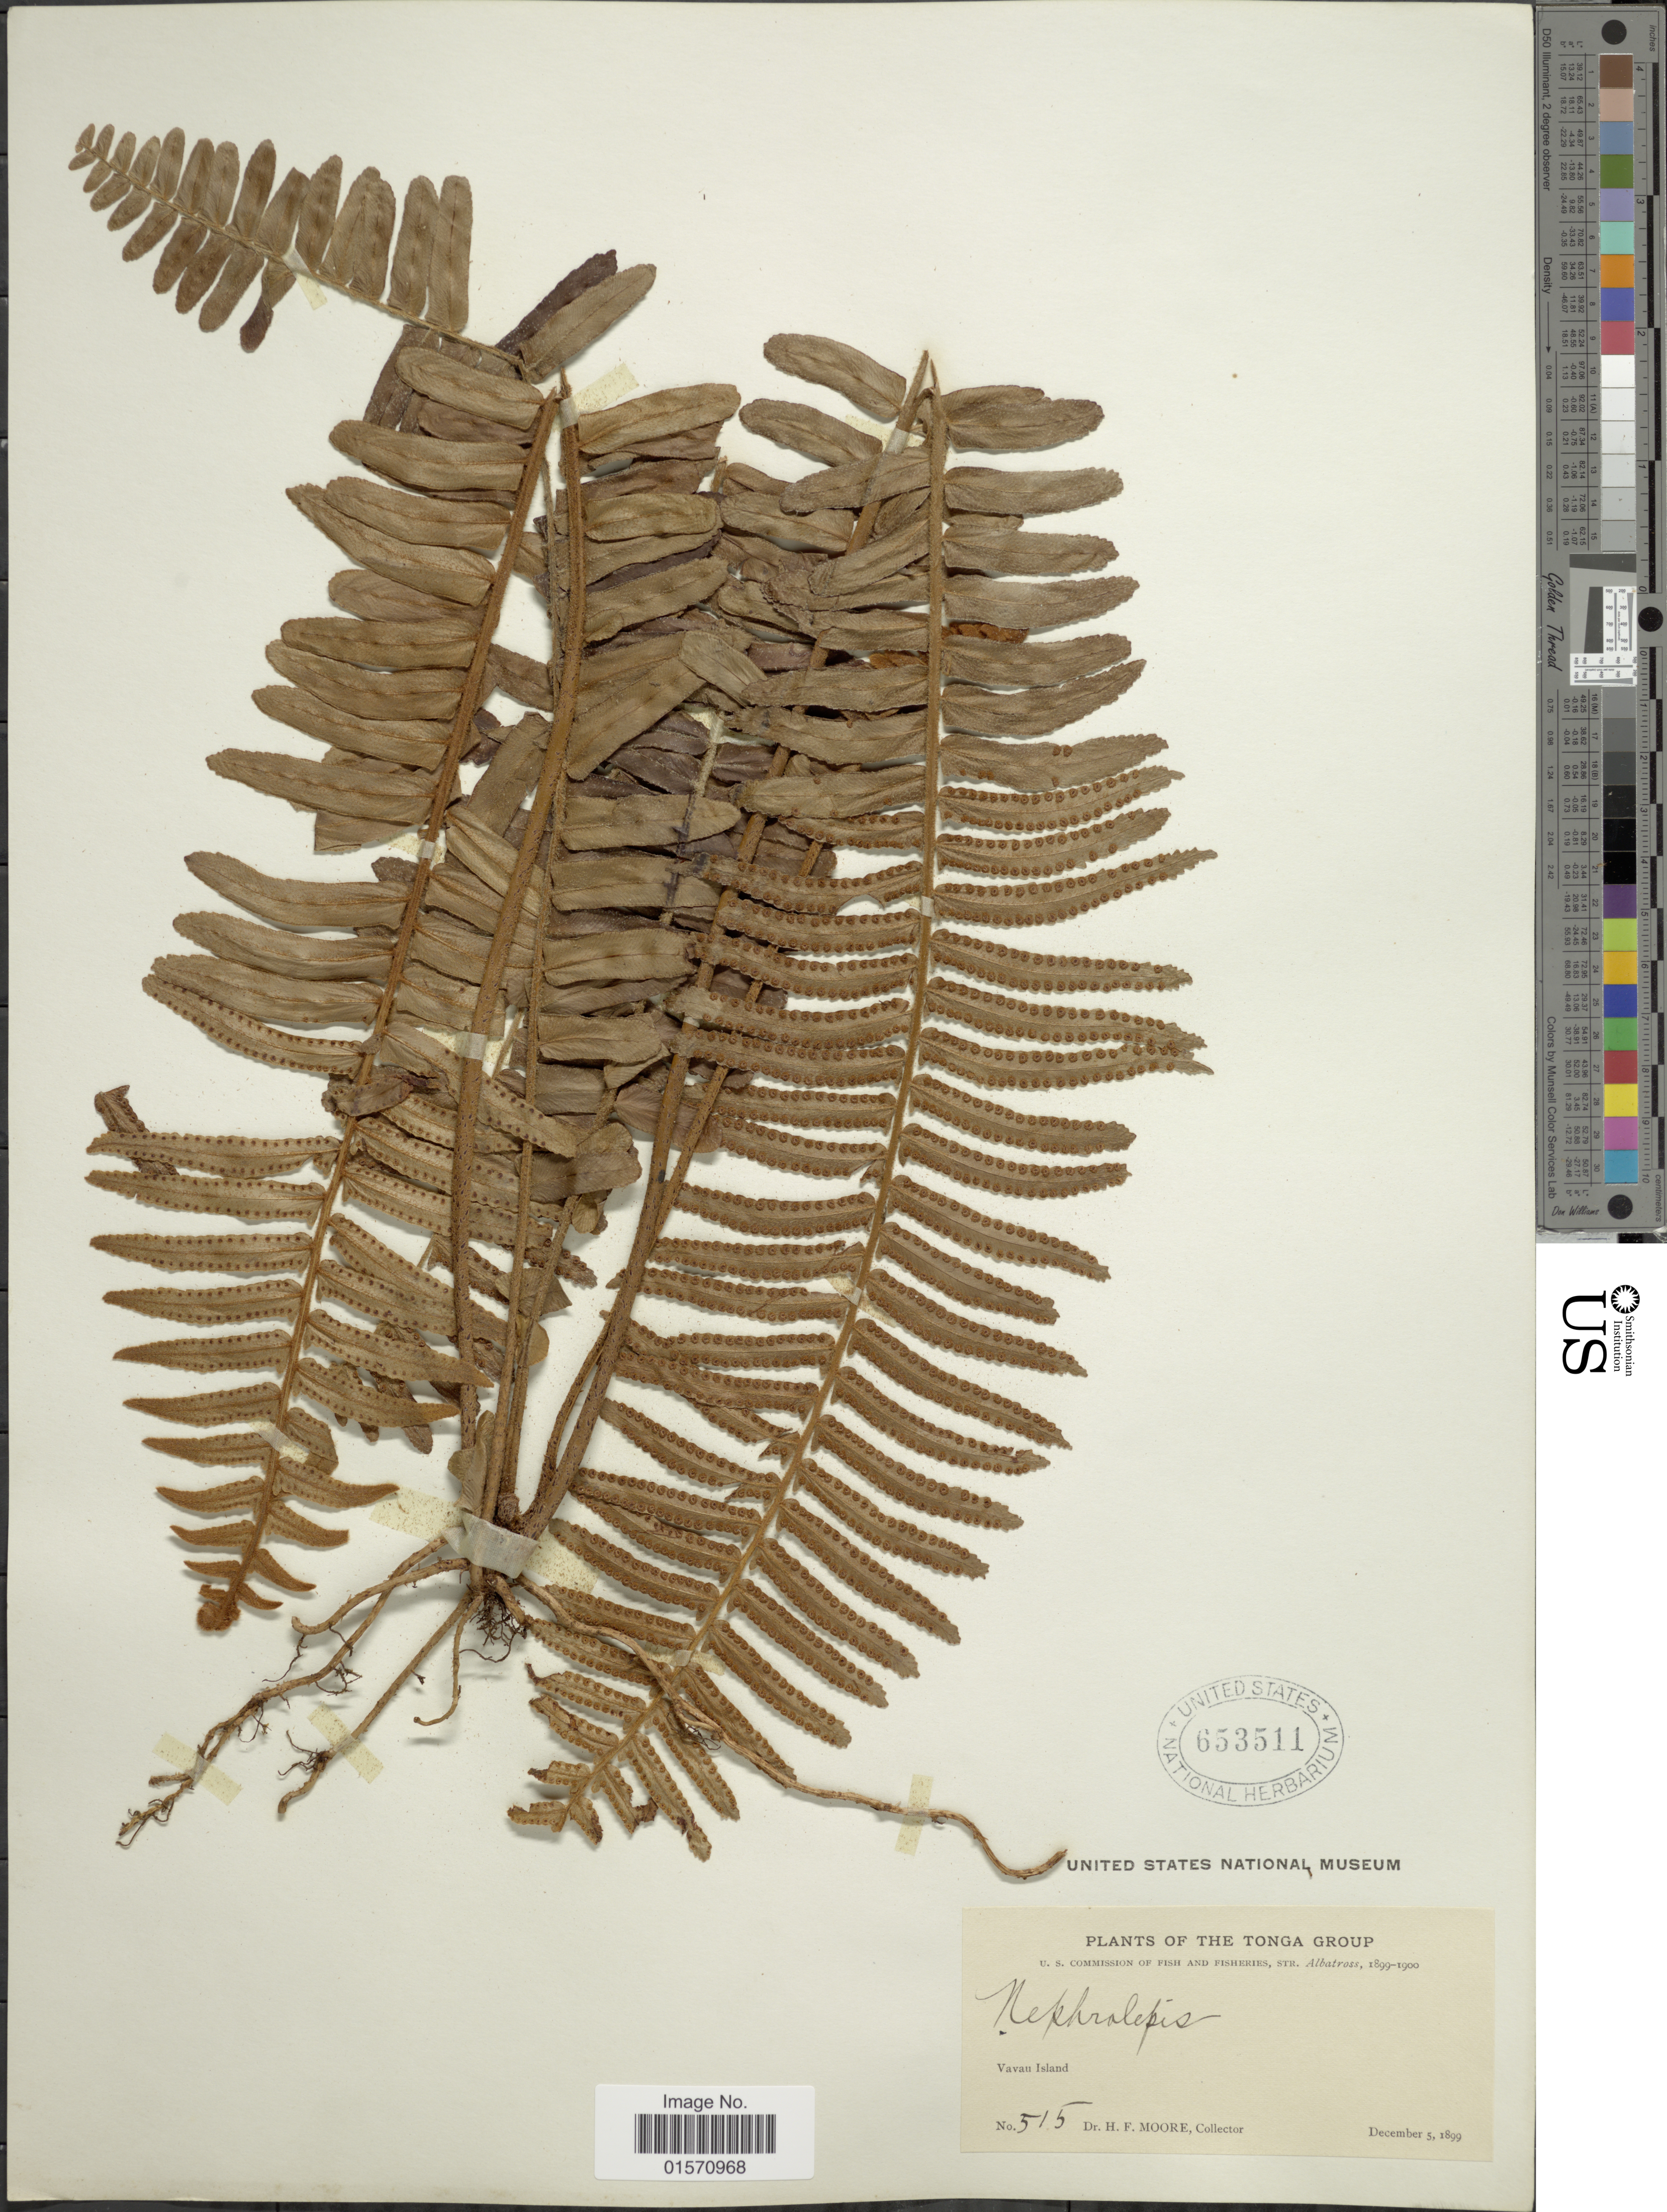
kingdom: Plantae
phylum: Tracheophyta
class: Polypodiopsida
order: Polypodiales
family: Nephrolepidaceae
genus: Nephrolepis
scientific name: Nephrolepis hirsutula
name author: (G. Forst.) C. Presl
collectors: H. F. Moore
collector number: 515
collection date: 1899-12-05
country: Tonga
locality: Tonga Group. Vavau Island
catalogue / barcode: US 653511